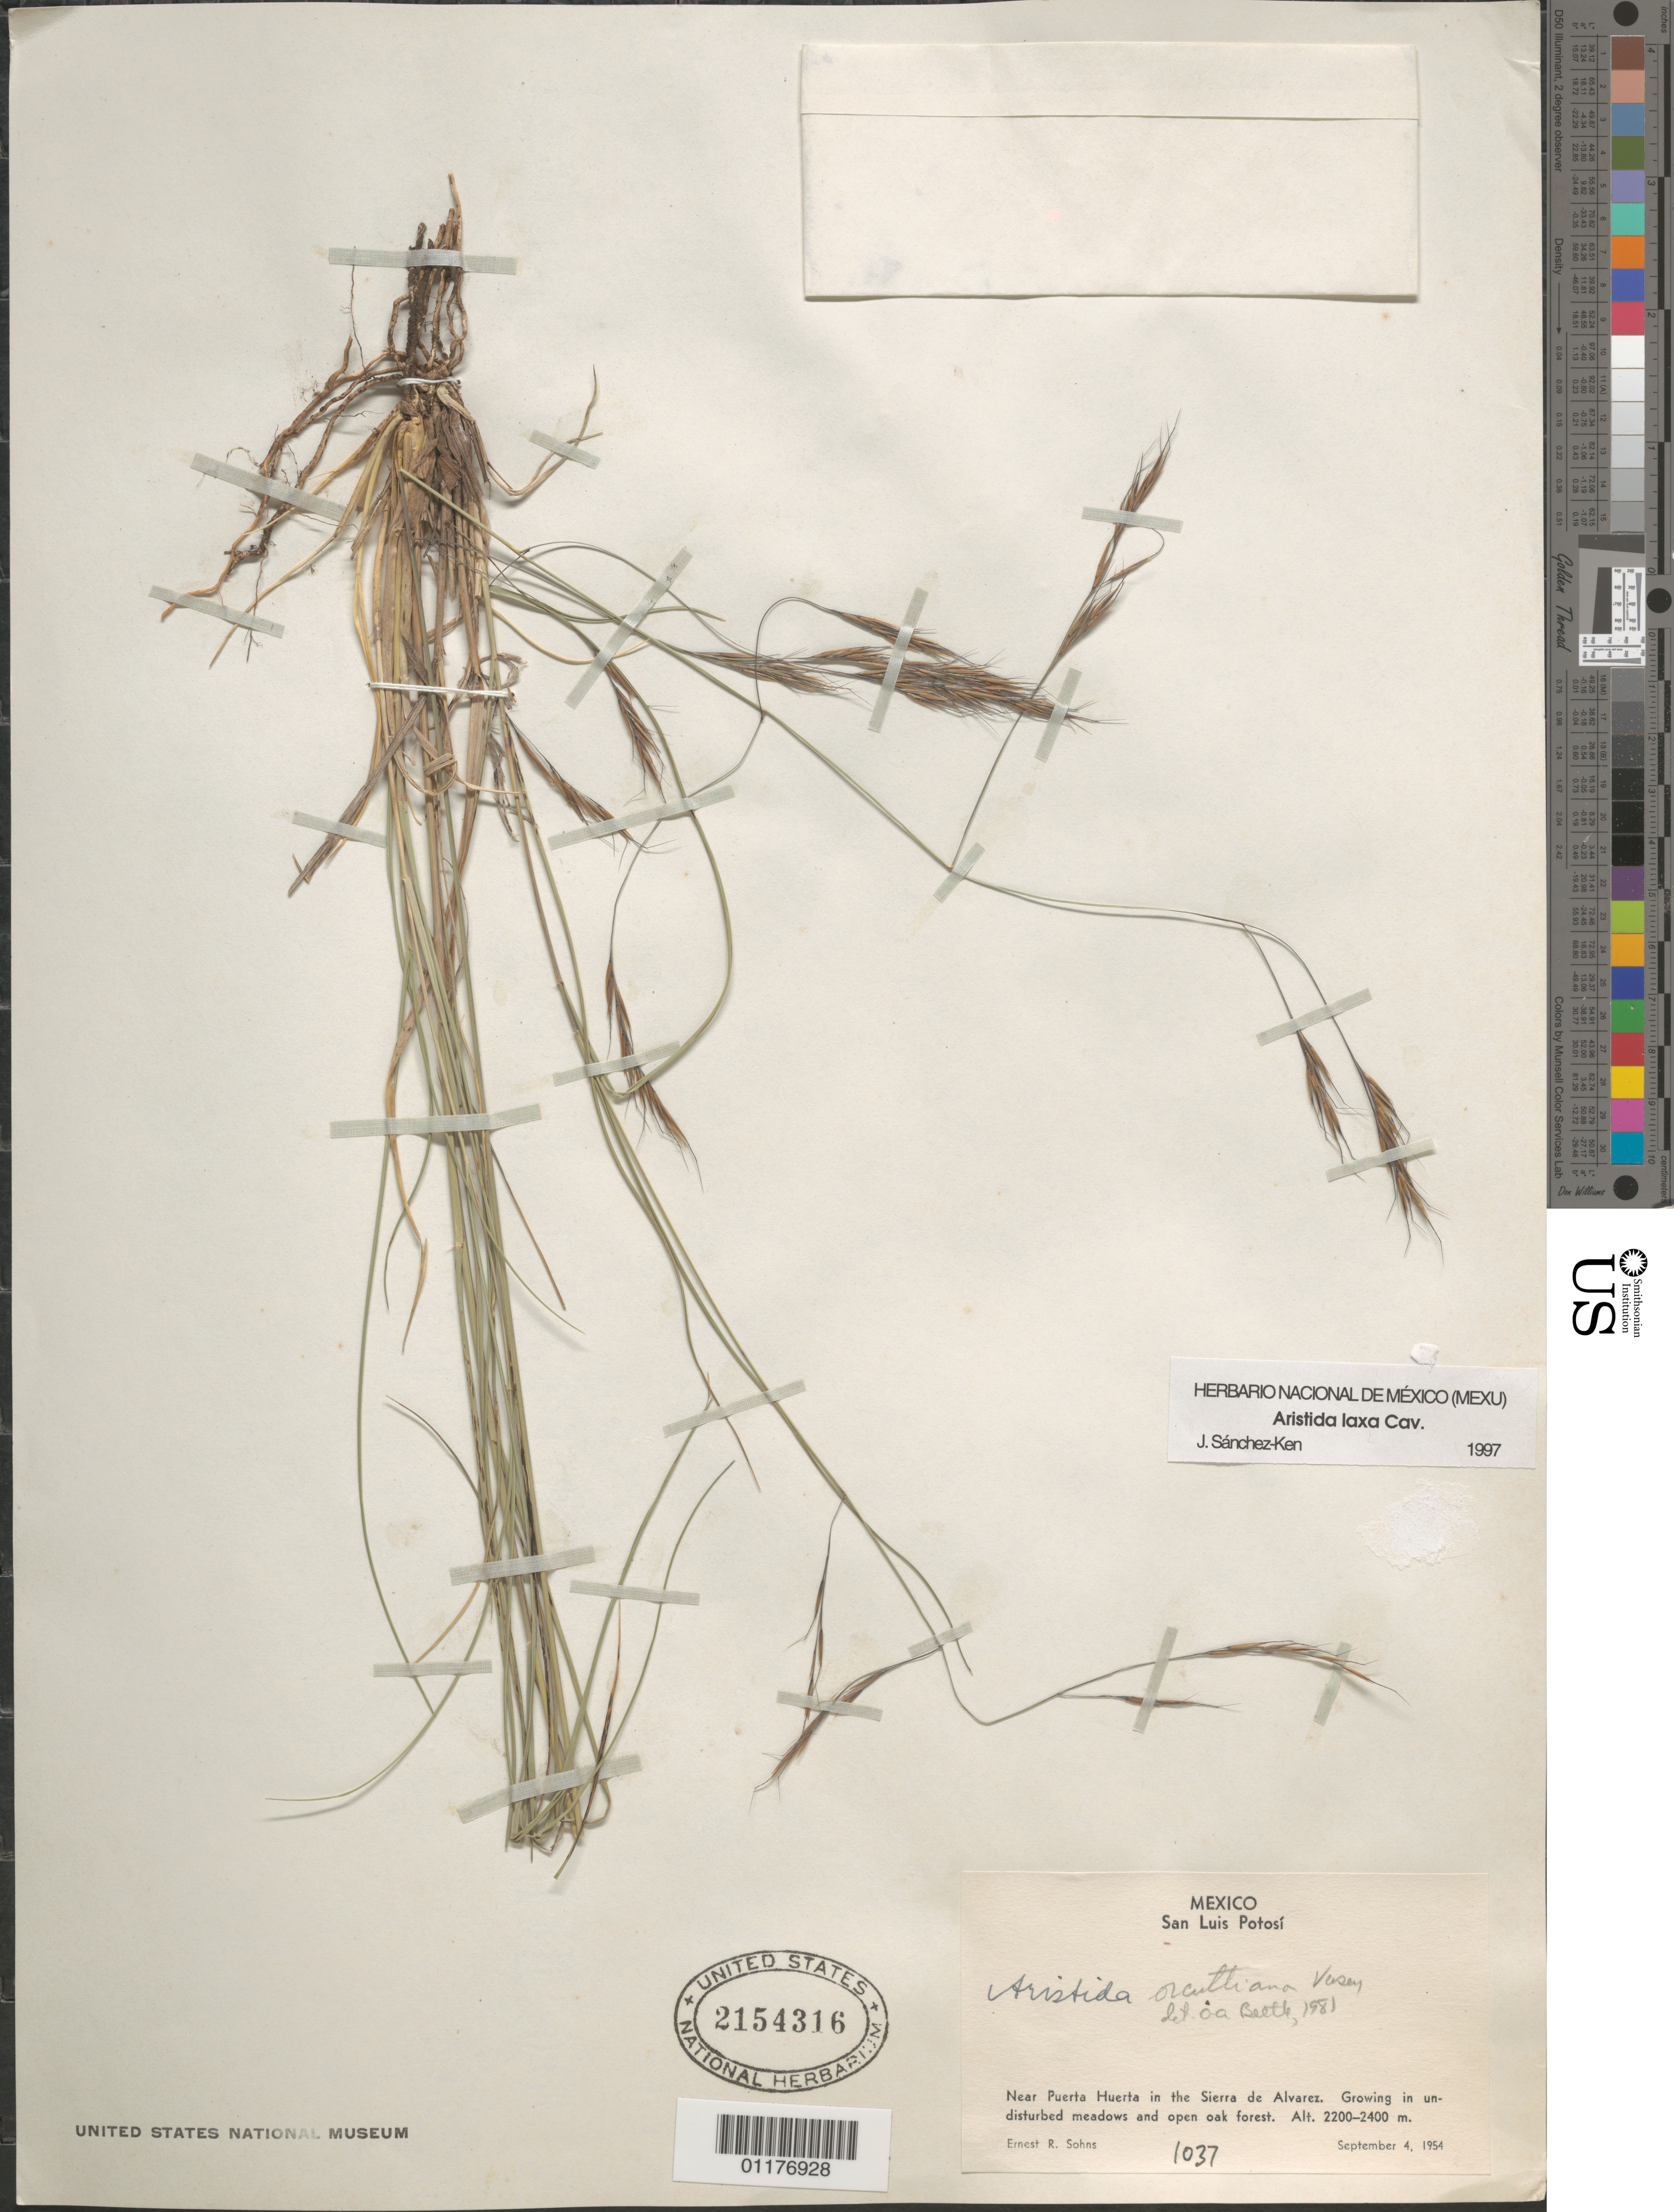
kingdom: Plantae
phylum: Tracheophyta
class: Liliopsida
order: Poales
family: Poaceae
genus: Aristida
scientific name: Aristida laxa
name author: Cav.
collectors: E. R. Sohns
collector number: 1037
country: Mexico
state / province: San Luis Potosí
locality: Near Ouerta Huerta in the Sierra de Alvarez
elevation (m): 2200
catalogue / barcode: US 2154316